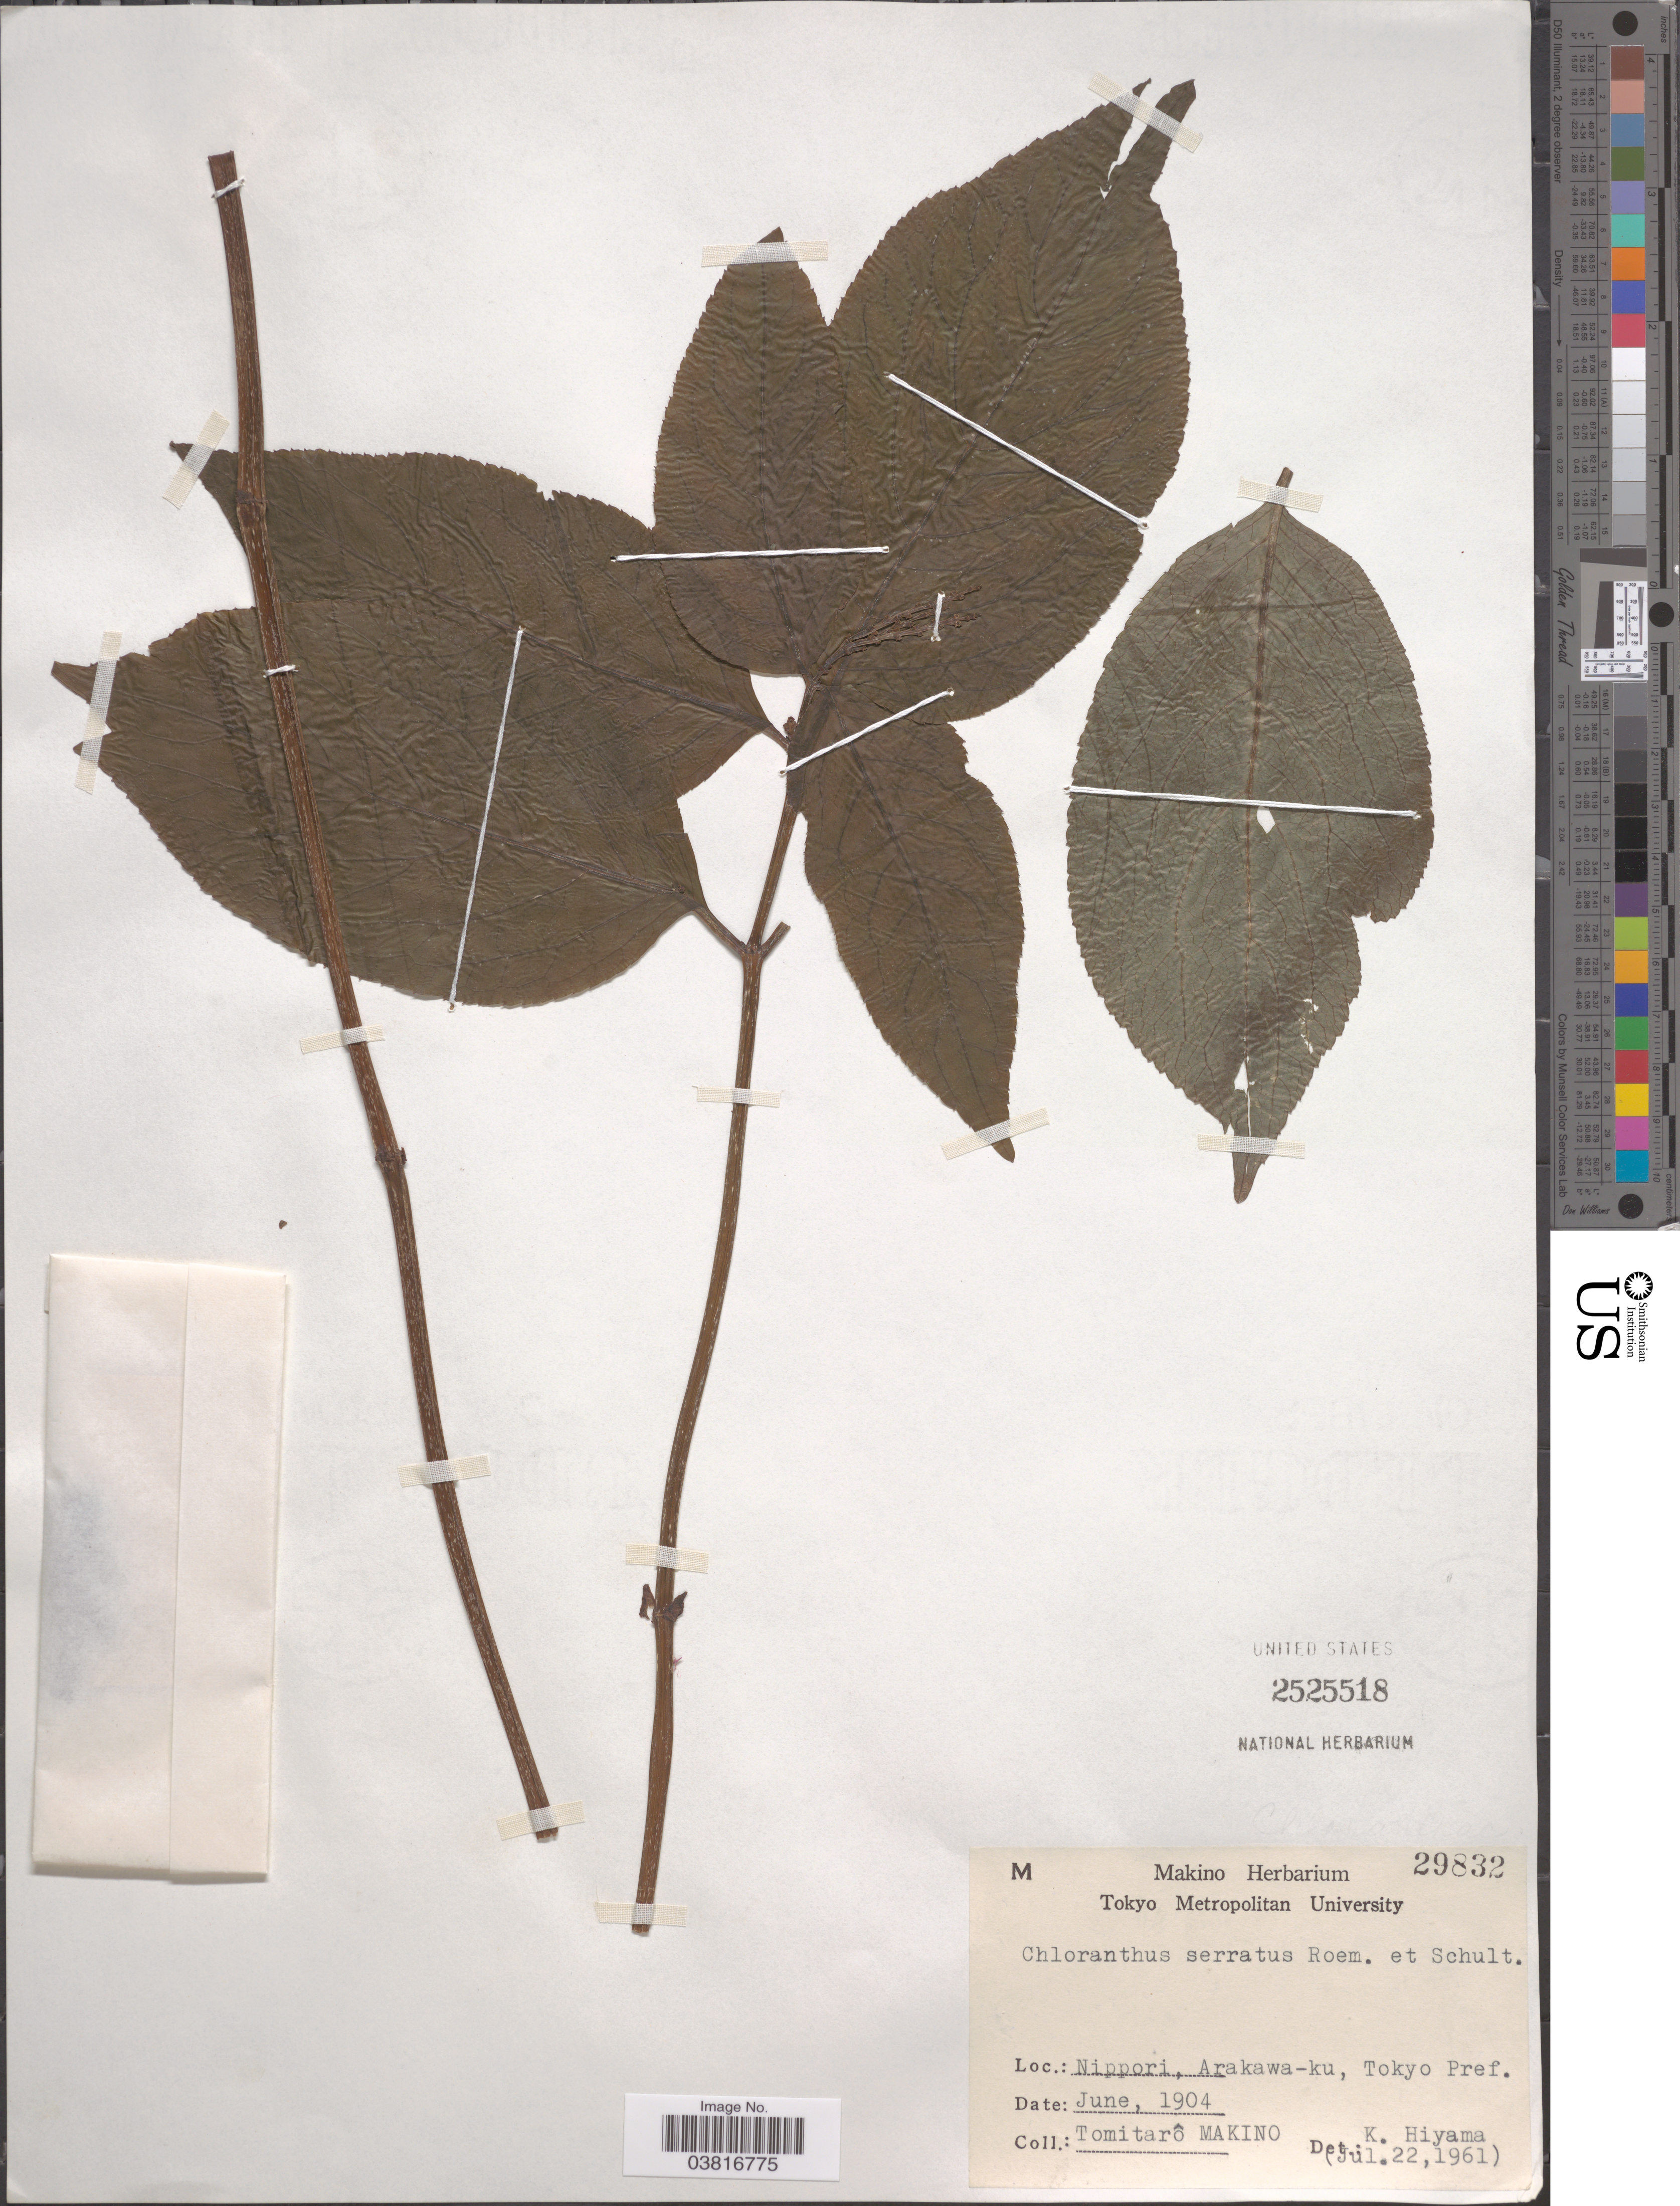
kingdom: Plantae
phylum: Tracheophyta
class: Magnoliopsida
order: Chloranthales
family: Chloranthaceae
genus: Chloranthus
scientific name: Chloranthus serratus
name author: (Thunb.) Roem. & Schult.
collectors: T. Makino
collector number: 29832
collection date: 1904-06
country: Japan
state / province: Tokyo, Federal City of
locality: Nippori, Arakawa-ku, Tokyo Pref.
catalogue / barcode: US 2525518